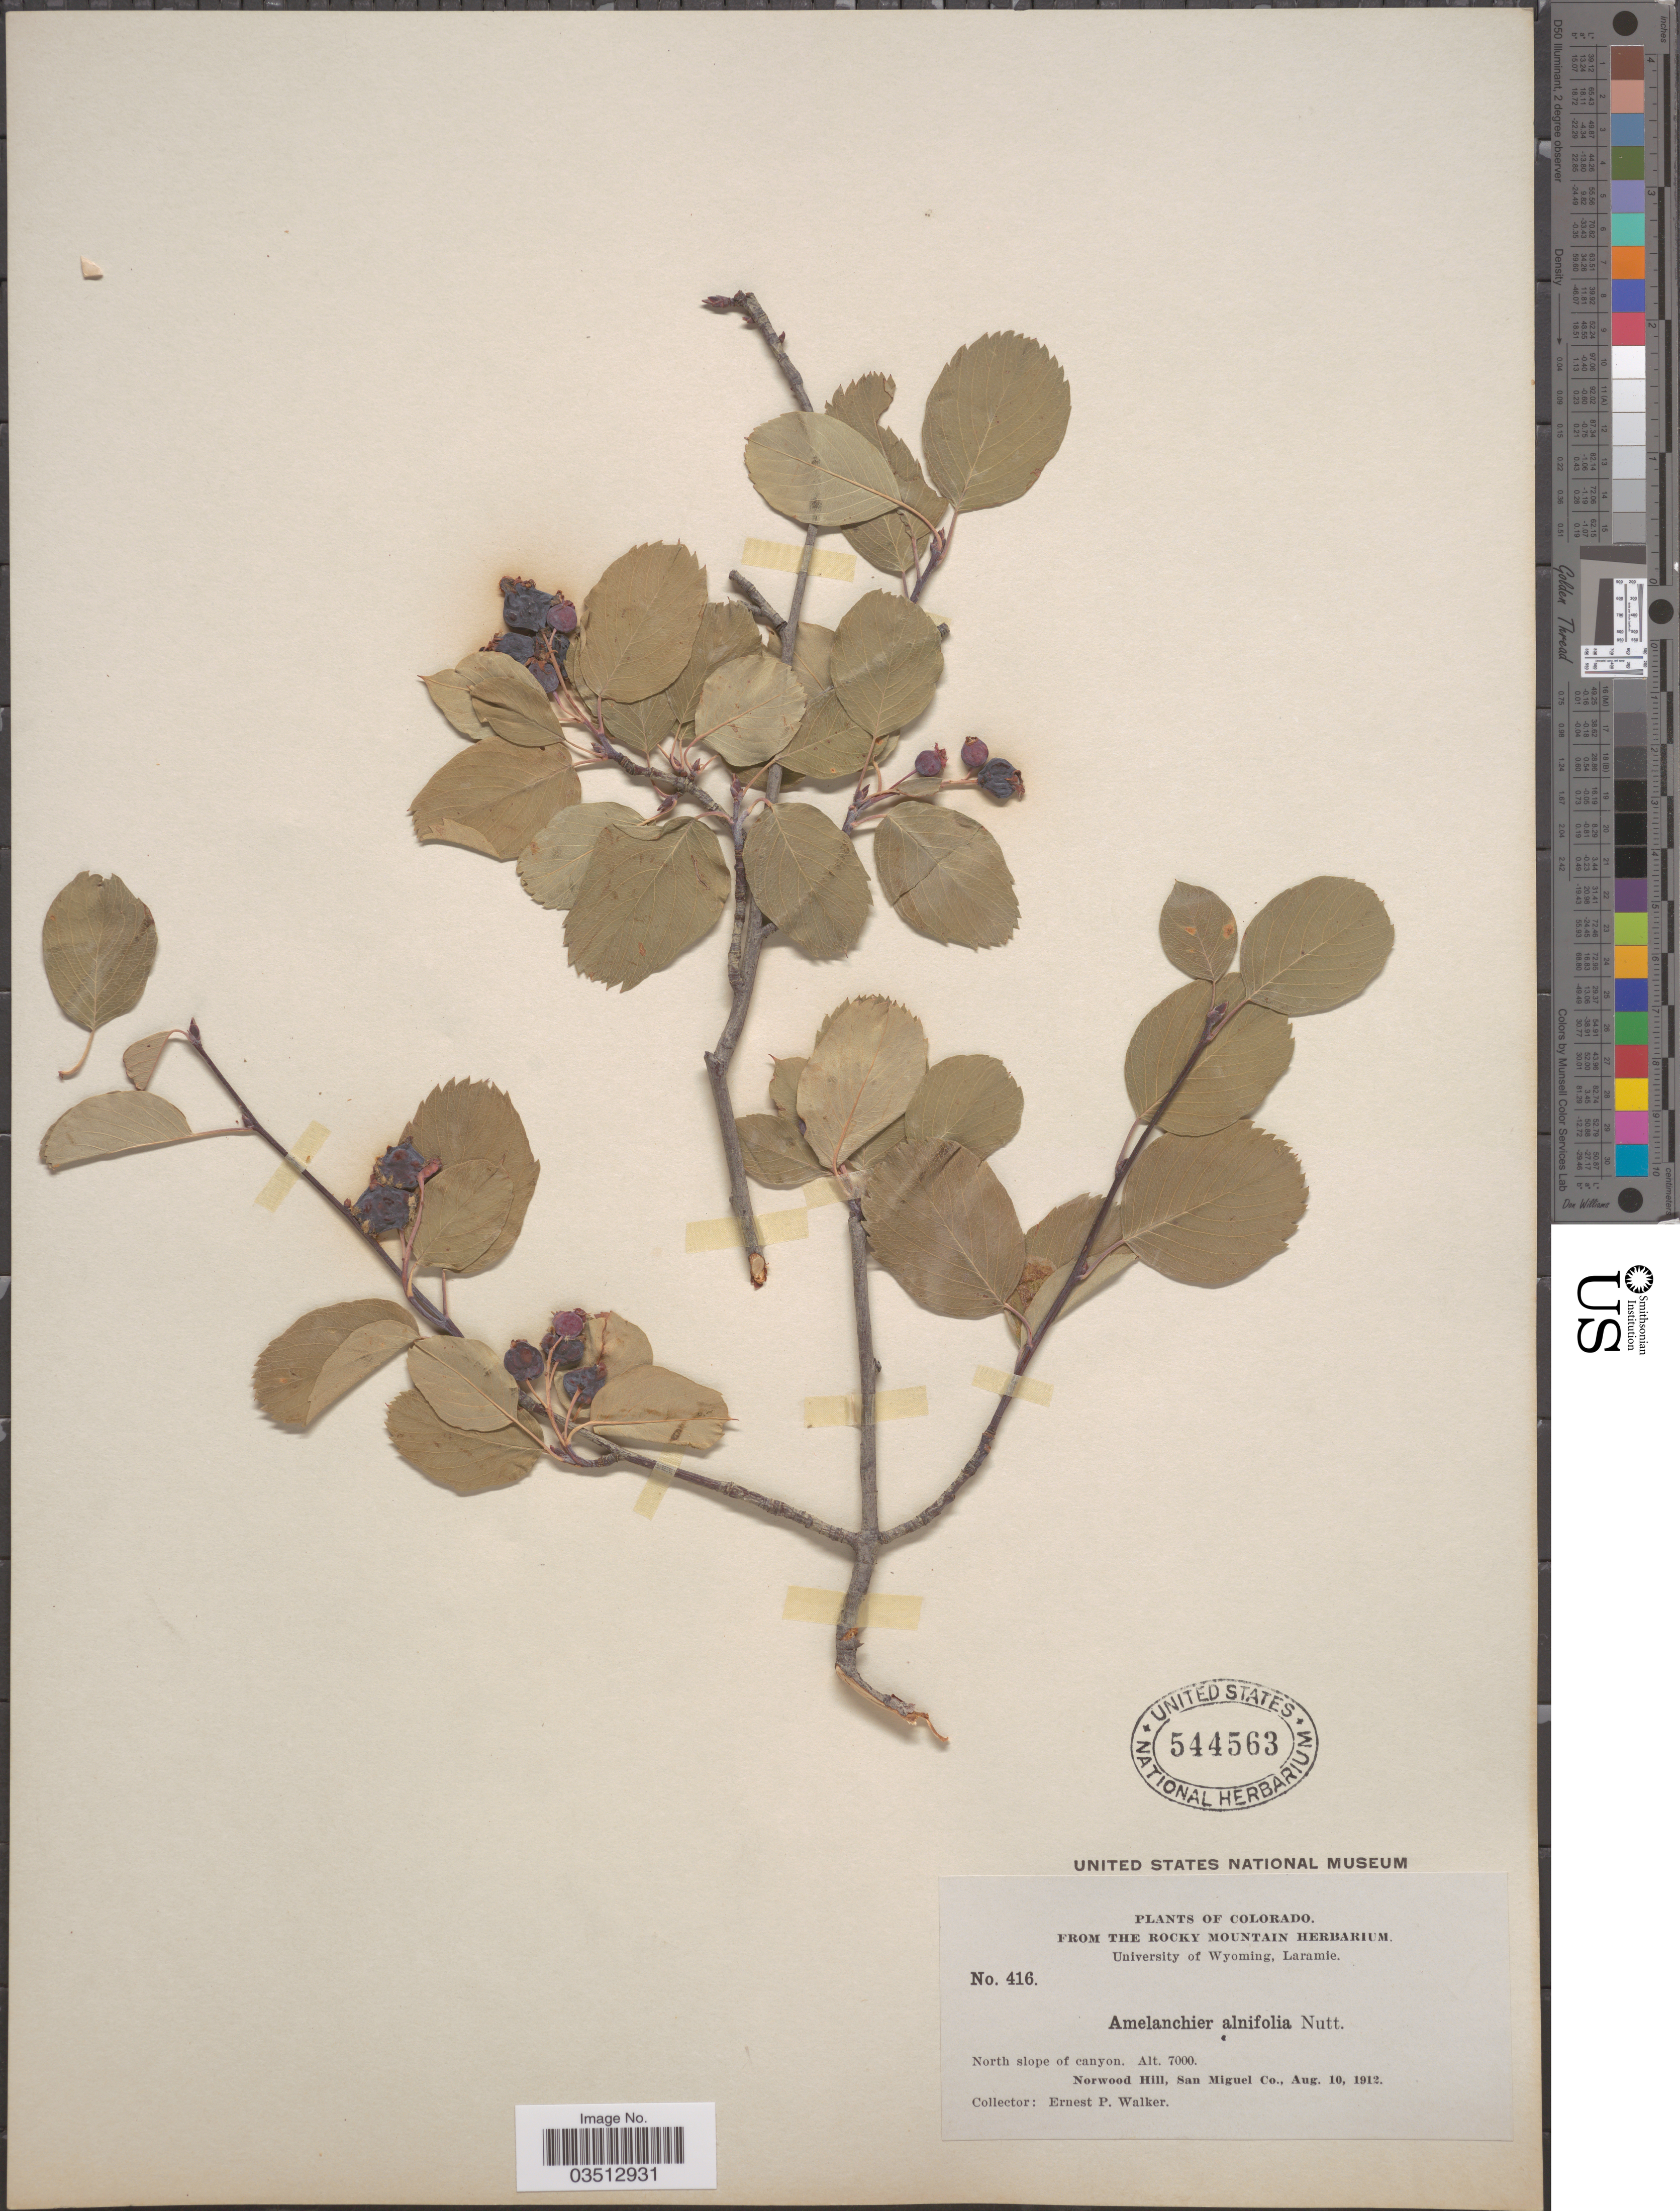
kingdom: Plantae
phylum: Tracheophyta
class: Magnoliopsida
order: Rosales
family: Rosaceae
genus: Amelanchier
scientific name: Amelanchier sp.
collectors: E. P. Walker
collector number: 416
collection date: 1912-08-10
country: United States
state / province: Colorado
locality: North slope of canyon. Norwood Hill, San Miguel Co.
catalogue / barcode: US 544563